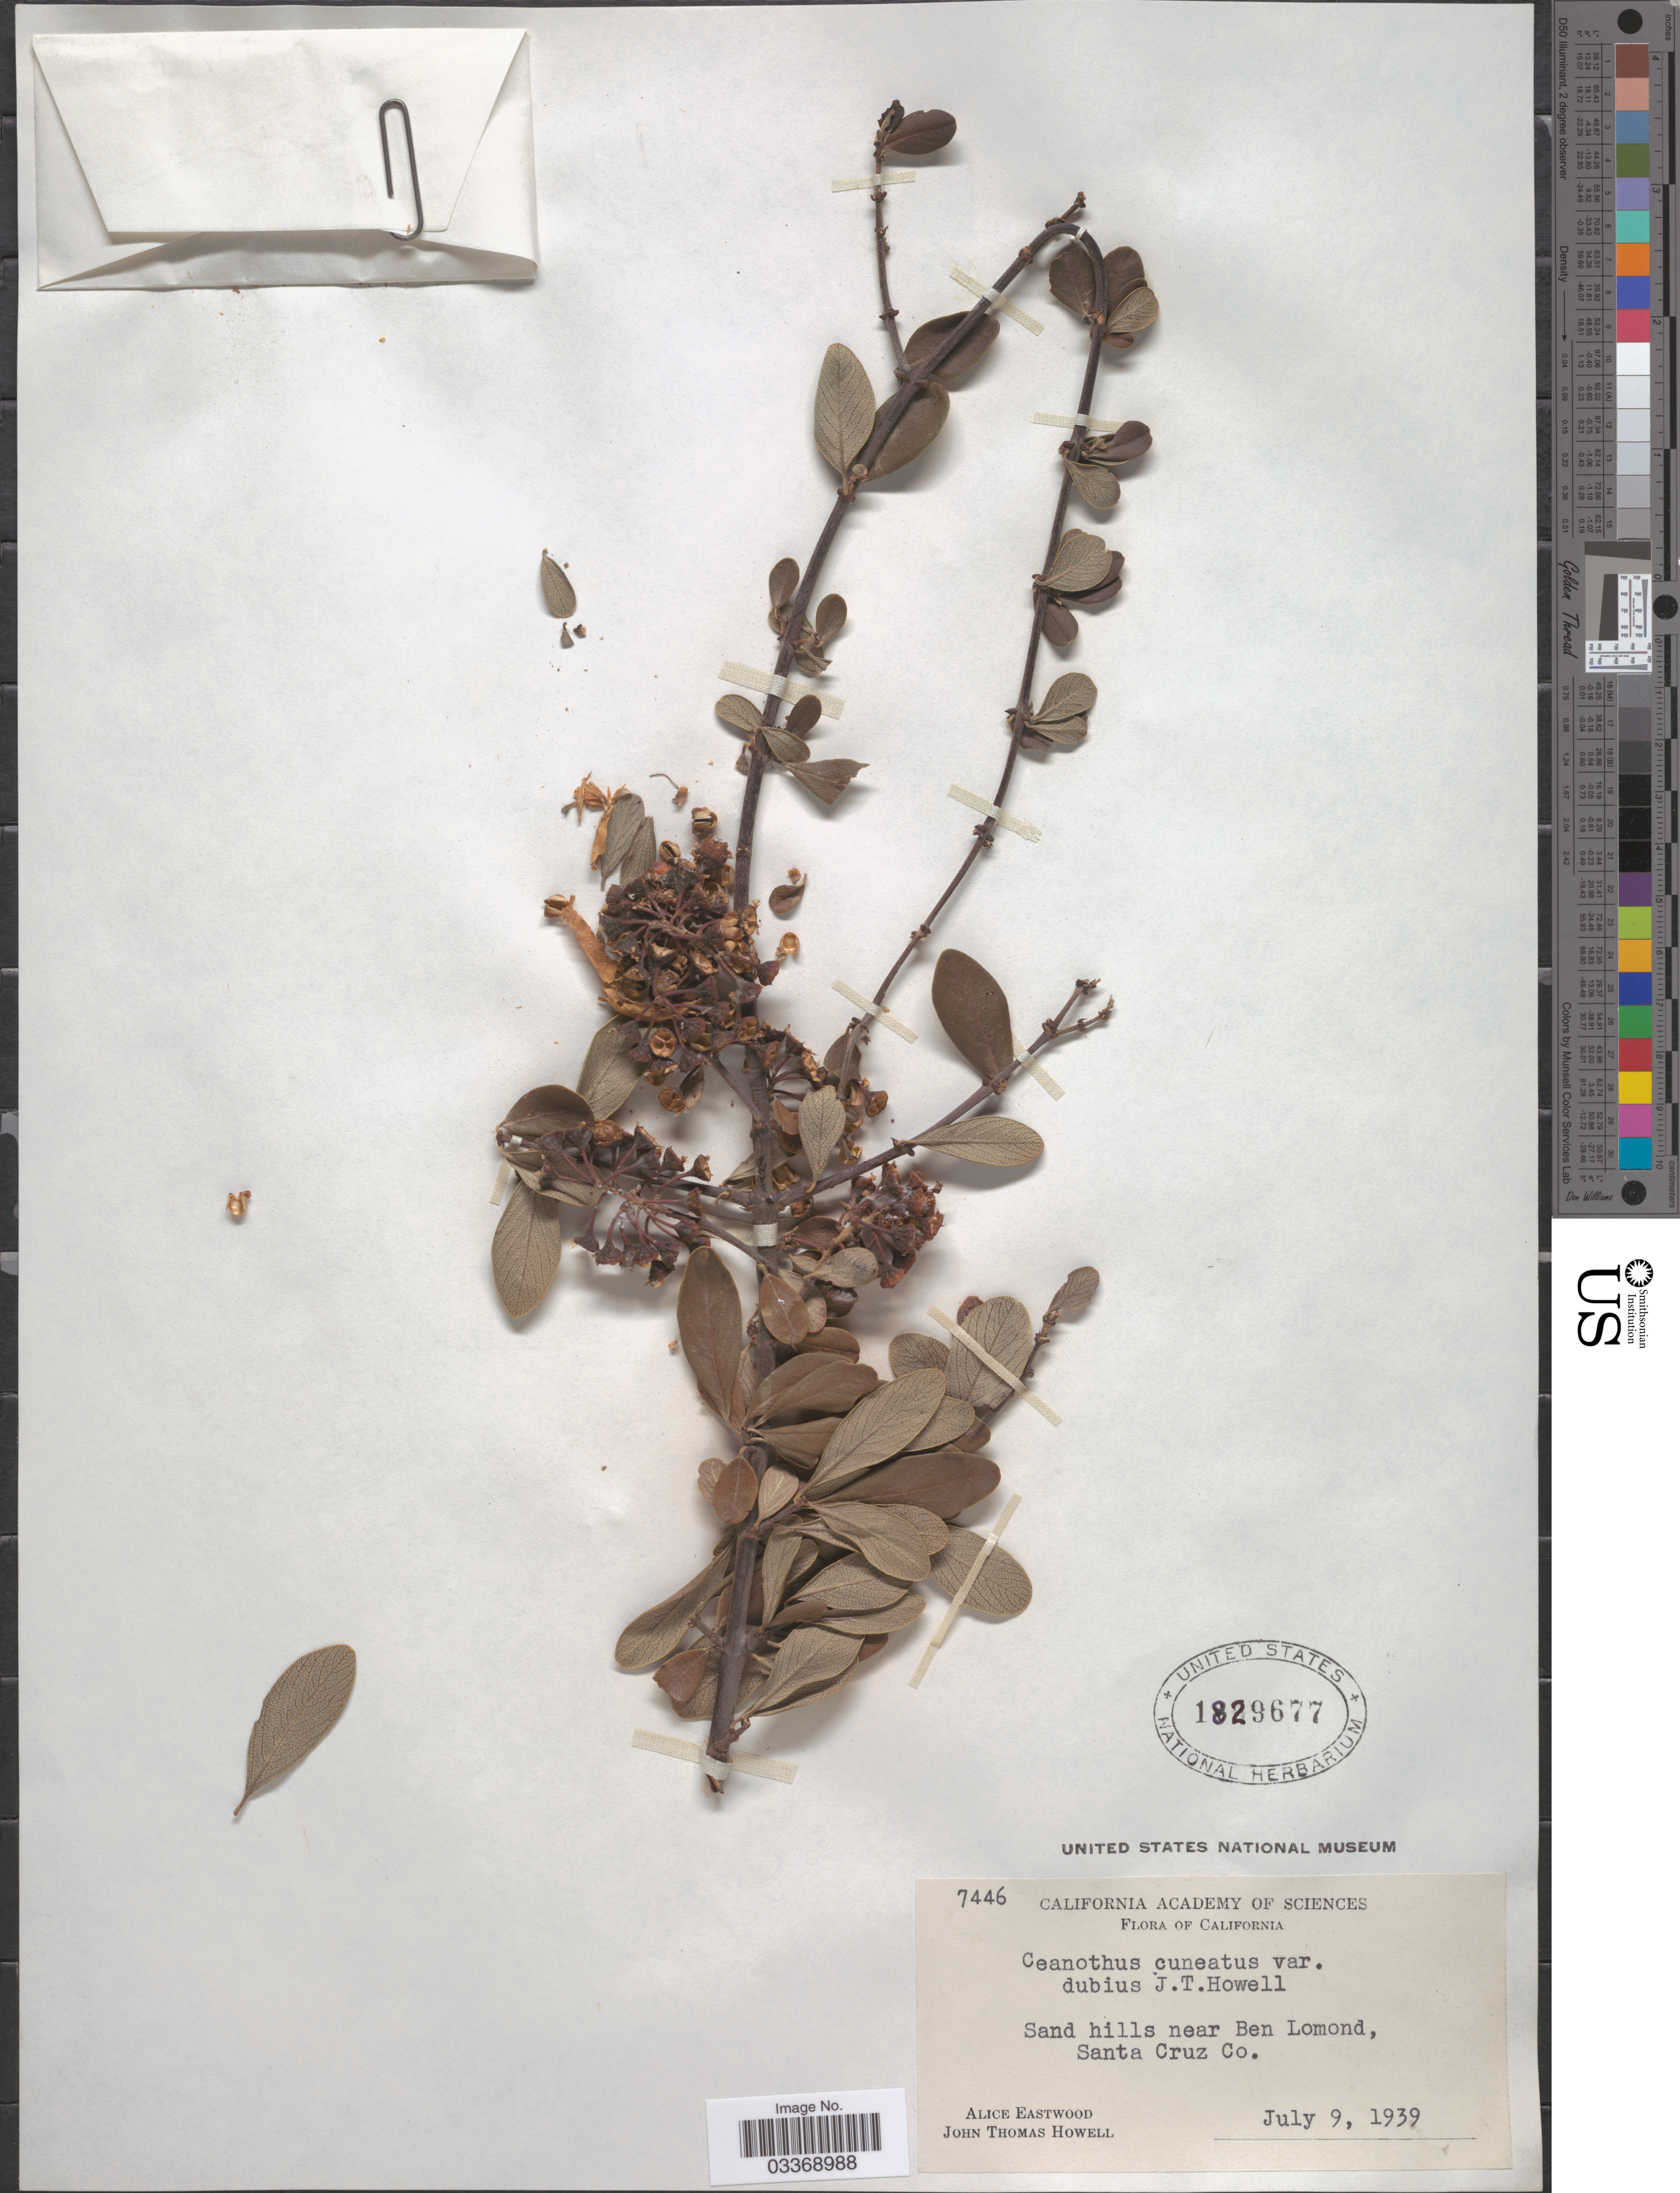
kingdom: Plantae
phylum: Tracheophyta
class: Magnoliopsida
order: Rosales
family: Rhamnaceae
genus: Ceanothus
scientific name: Ceanothus cuneatus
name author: (Hook.) Nutt.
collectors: A. Eastwood & J. T. Howell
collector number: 7446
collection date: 1939-07-09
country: United States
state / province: California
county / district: Santa Cruz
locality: Sand hills near Ben Lomond, Santa Cruz Co.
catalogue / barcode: US 1829677